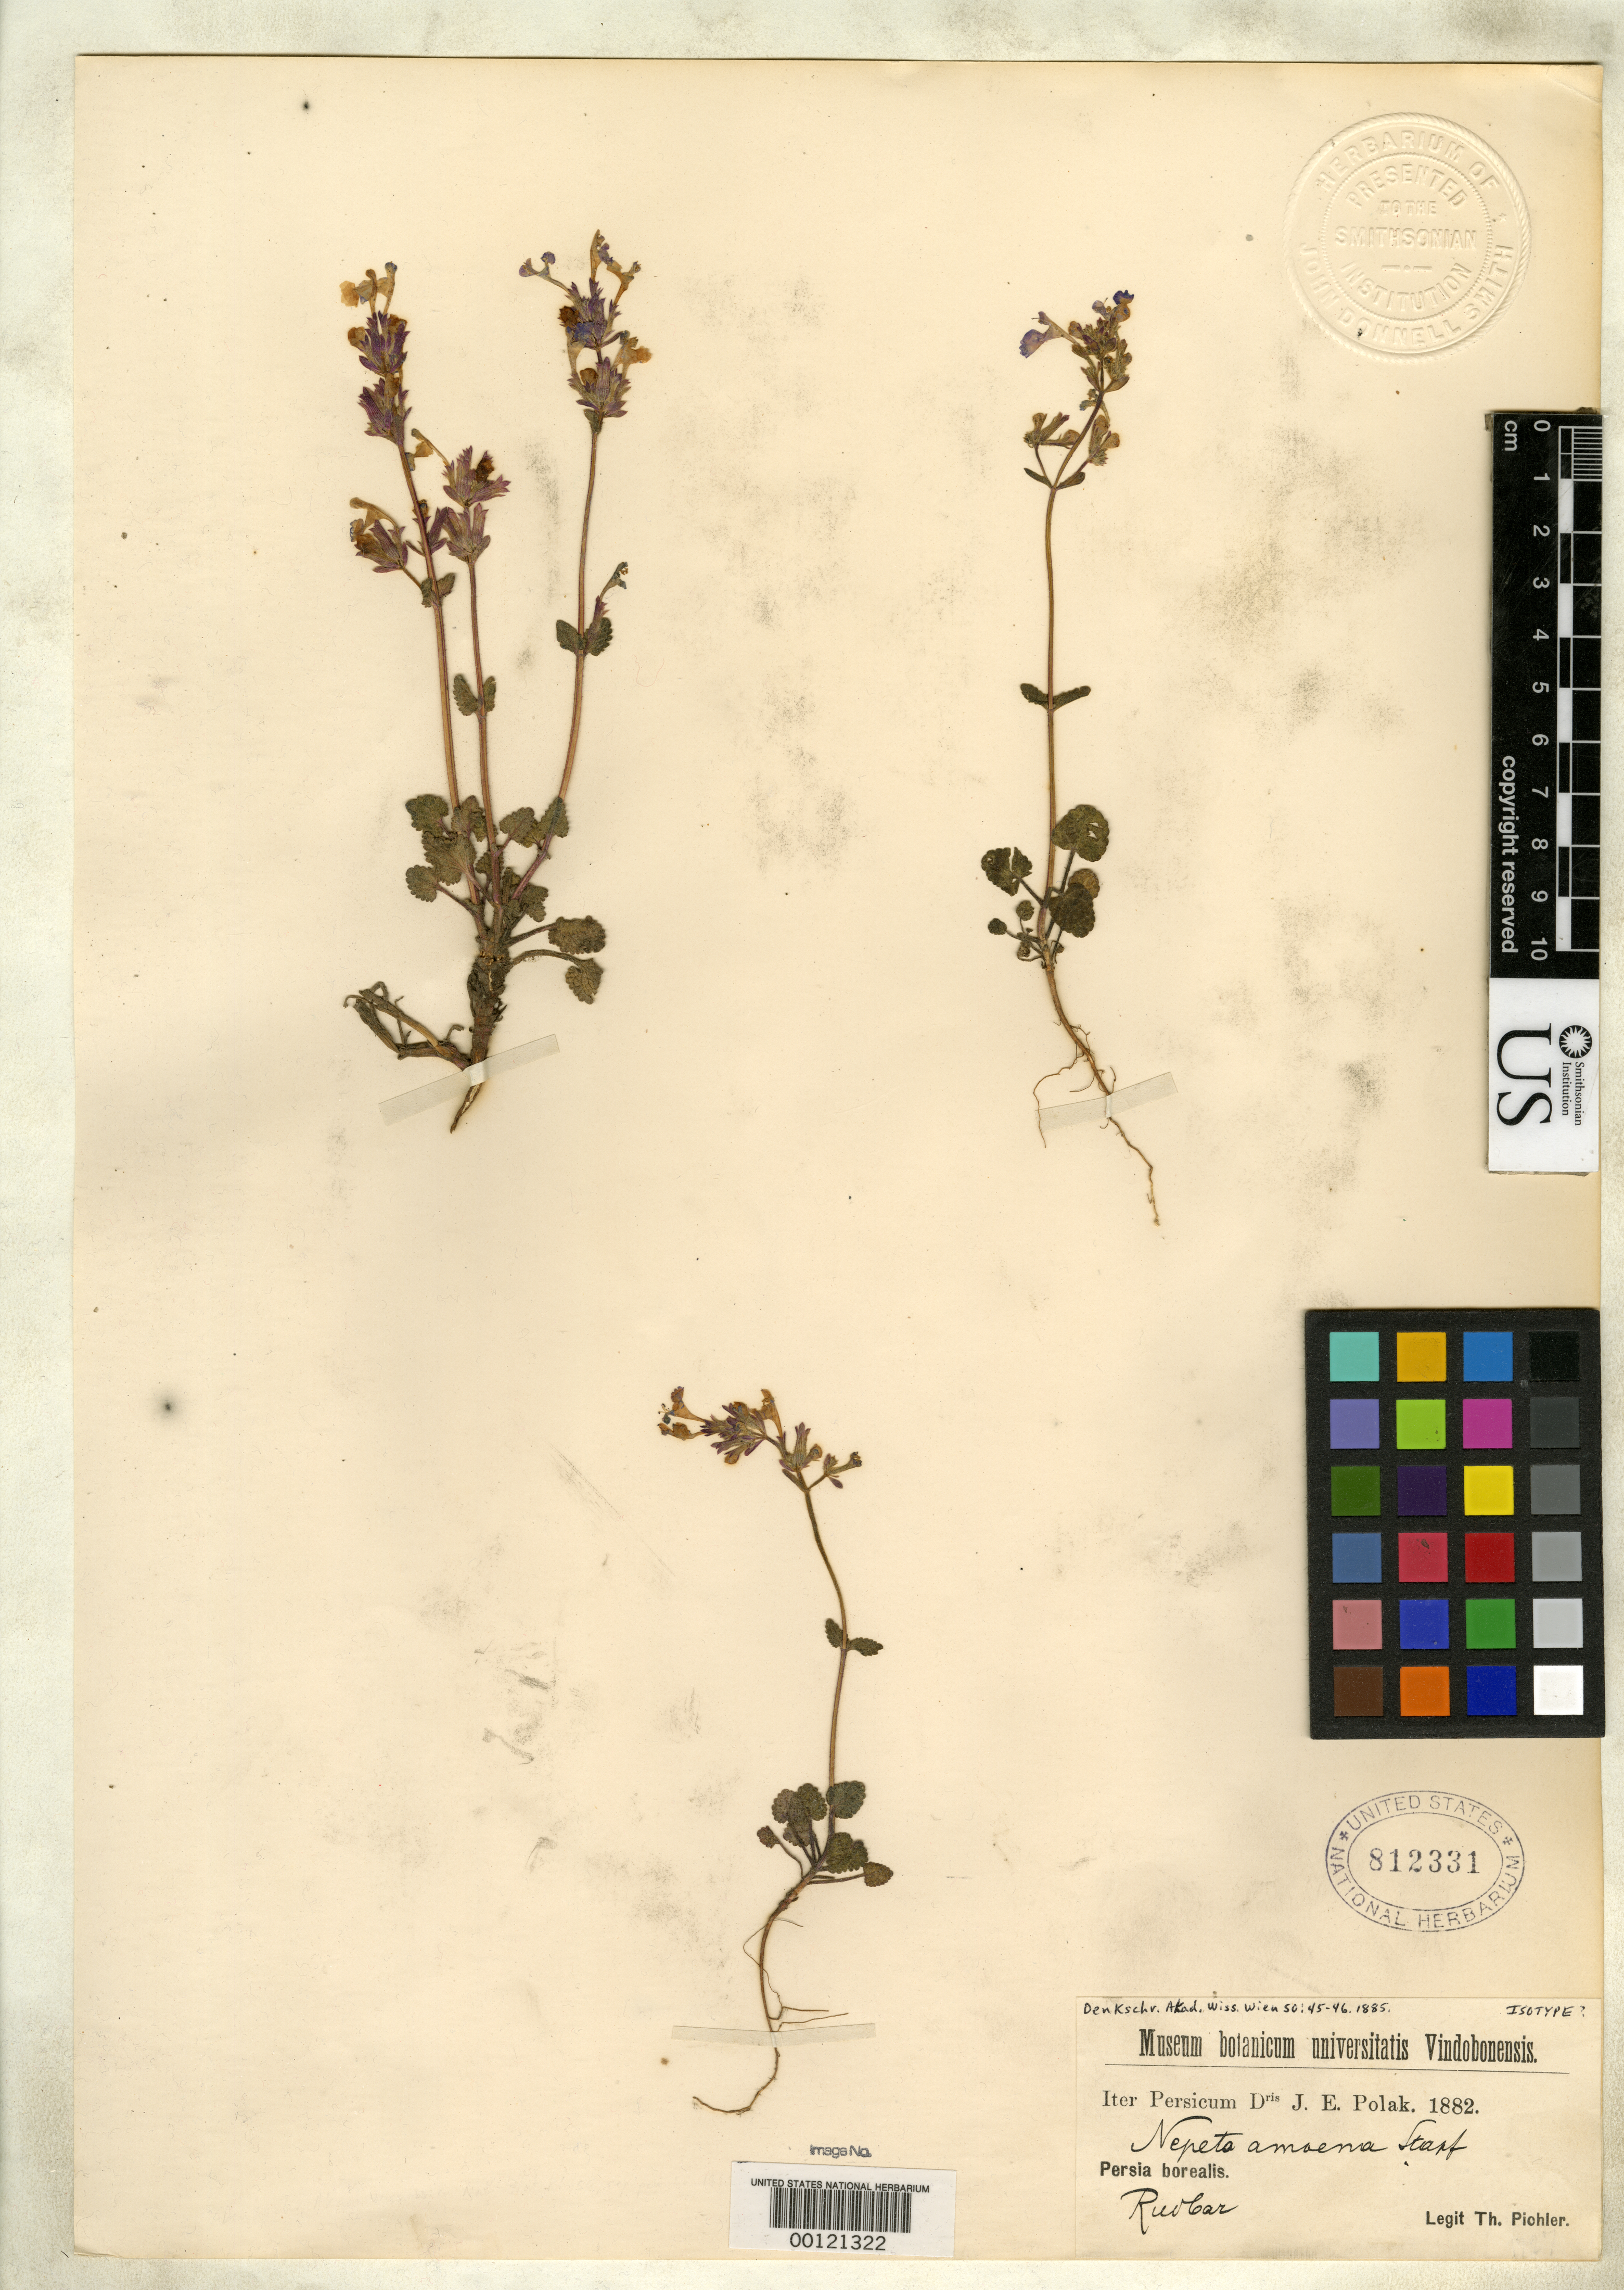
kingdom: Plantae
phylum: Tracheophyta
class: Magnoliopsida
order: Lamiales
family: Lamiaceae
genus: Nepeta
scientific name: Nepeta amoena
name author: Stapf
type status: Isosyntype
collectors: T. Pichler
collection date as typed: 1882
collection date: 1882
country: Iran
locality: Ruocar.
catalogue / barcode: US 812331